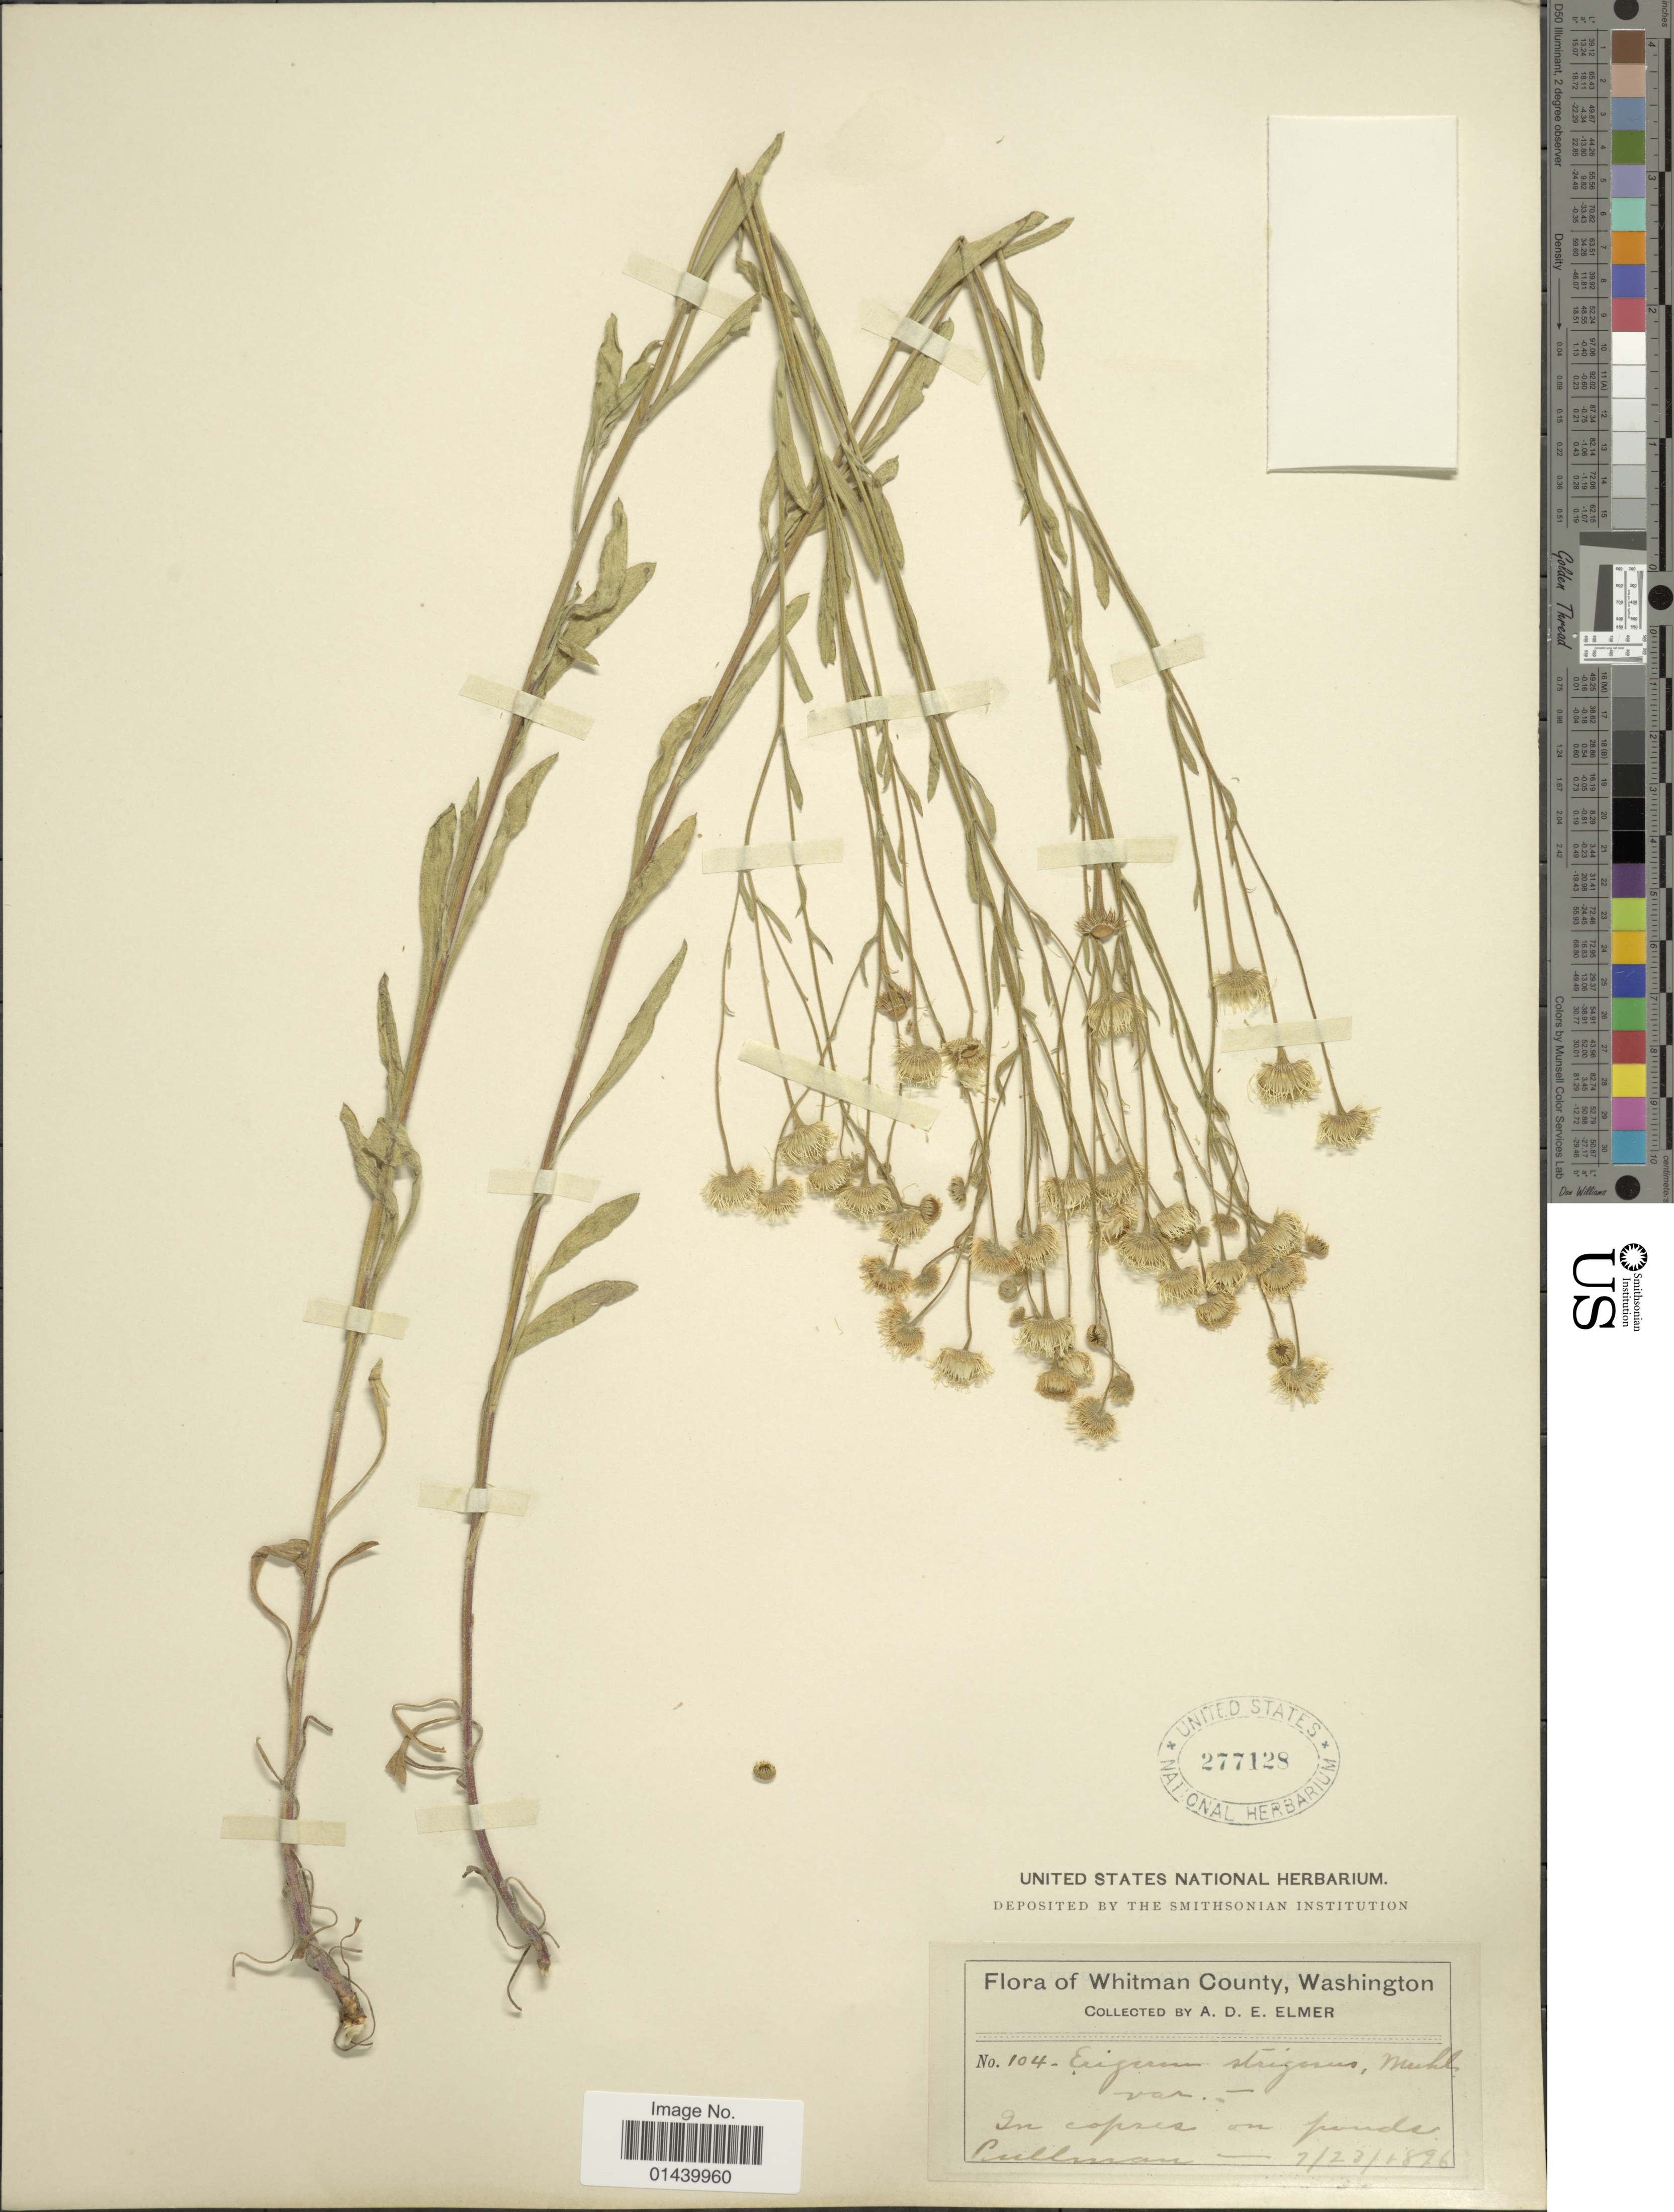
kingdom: Plantae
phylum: Tracheophyta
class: Magnoliopsida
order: Asterales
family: Asteraceae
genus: Erigeron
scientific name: Erigeron strigosus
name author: Muhl. ex Willd.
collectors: A. D. E. Elmer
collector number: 104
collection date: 1896-07-23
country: United States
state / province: Washington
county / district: Whitman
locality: Whitman County. Pullman.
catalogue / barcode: US 277128